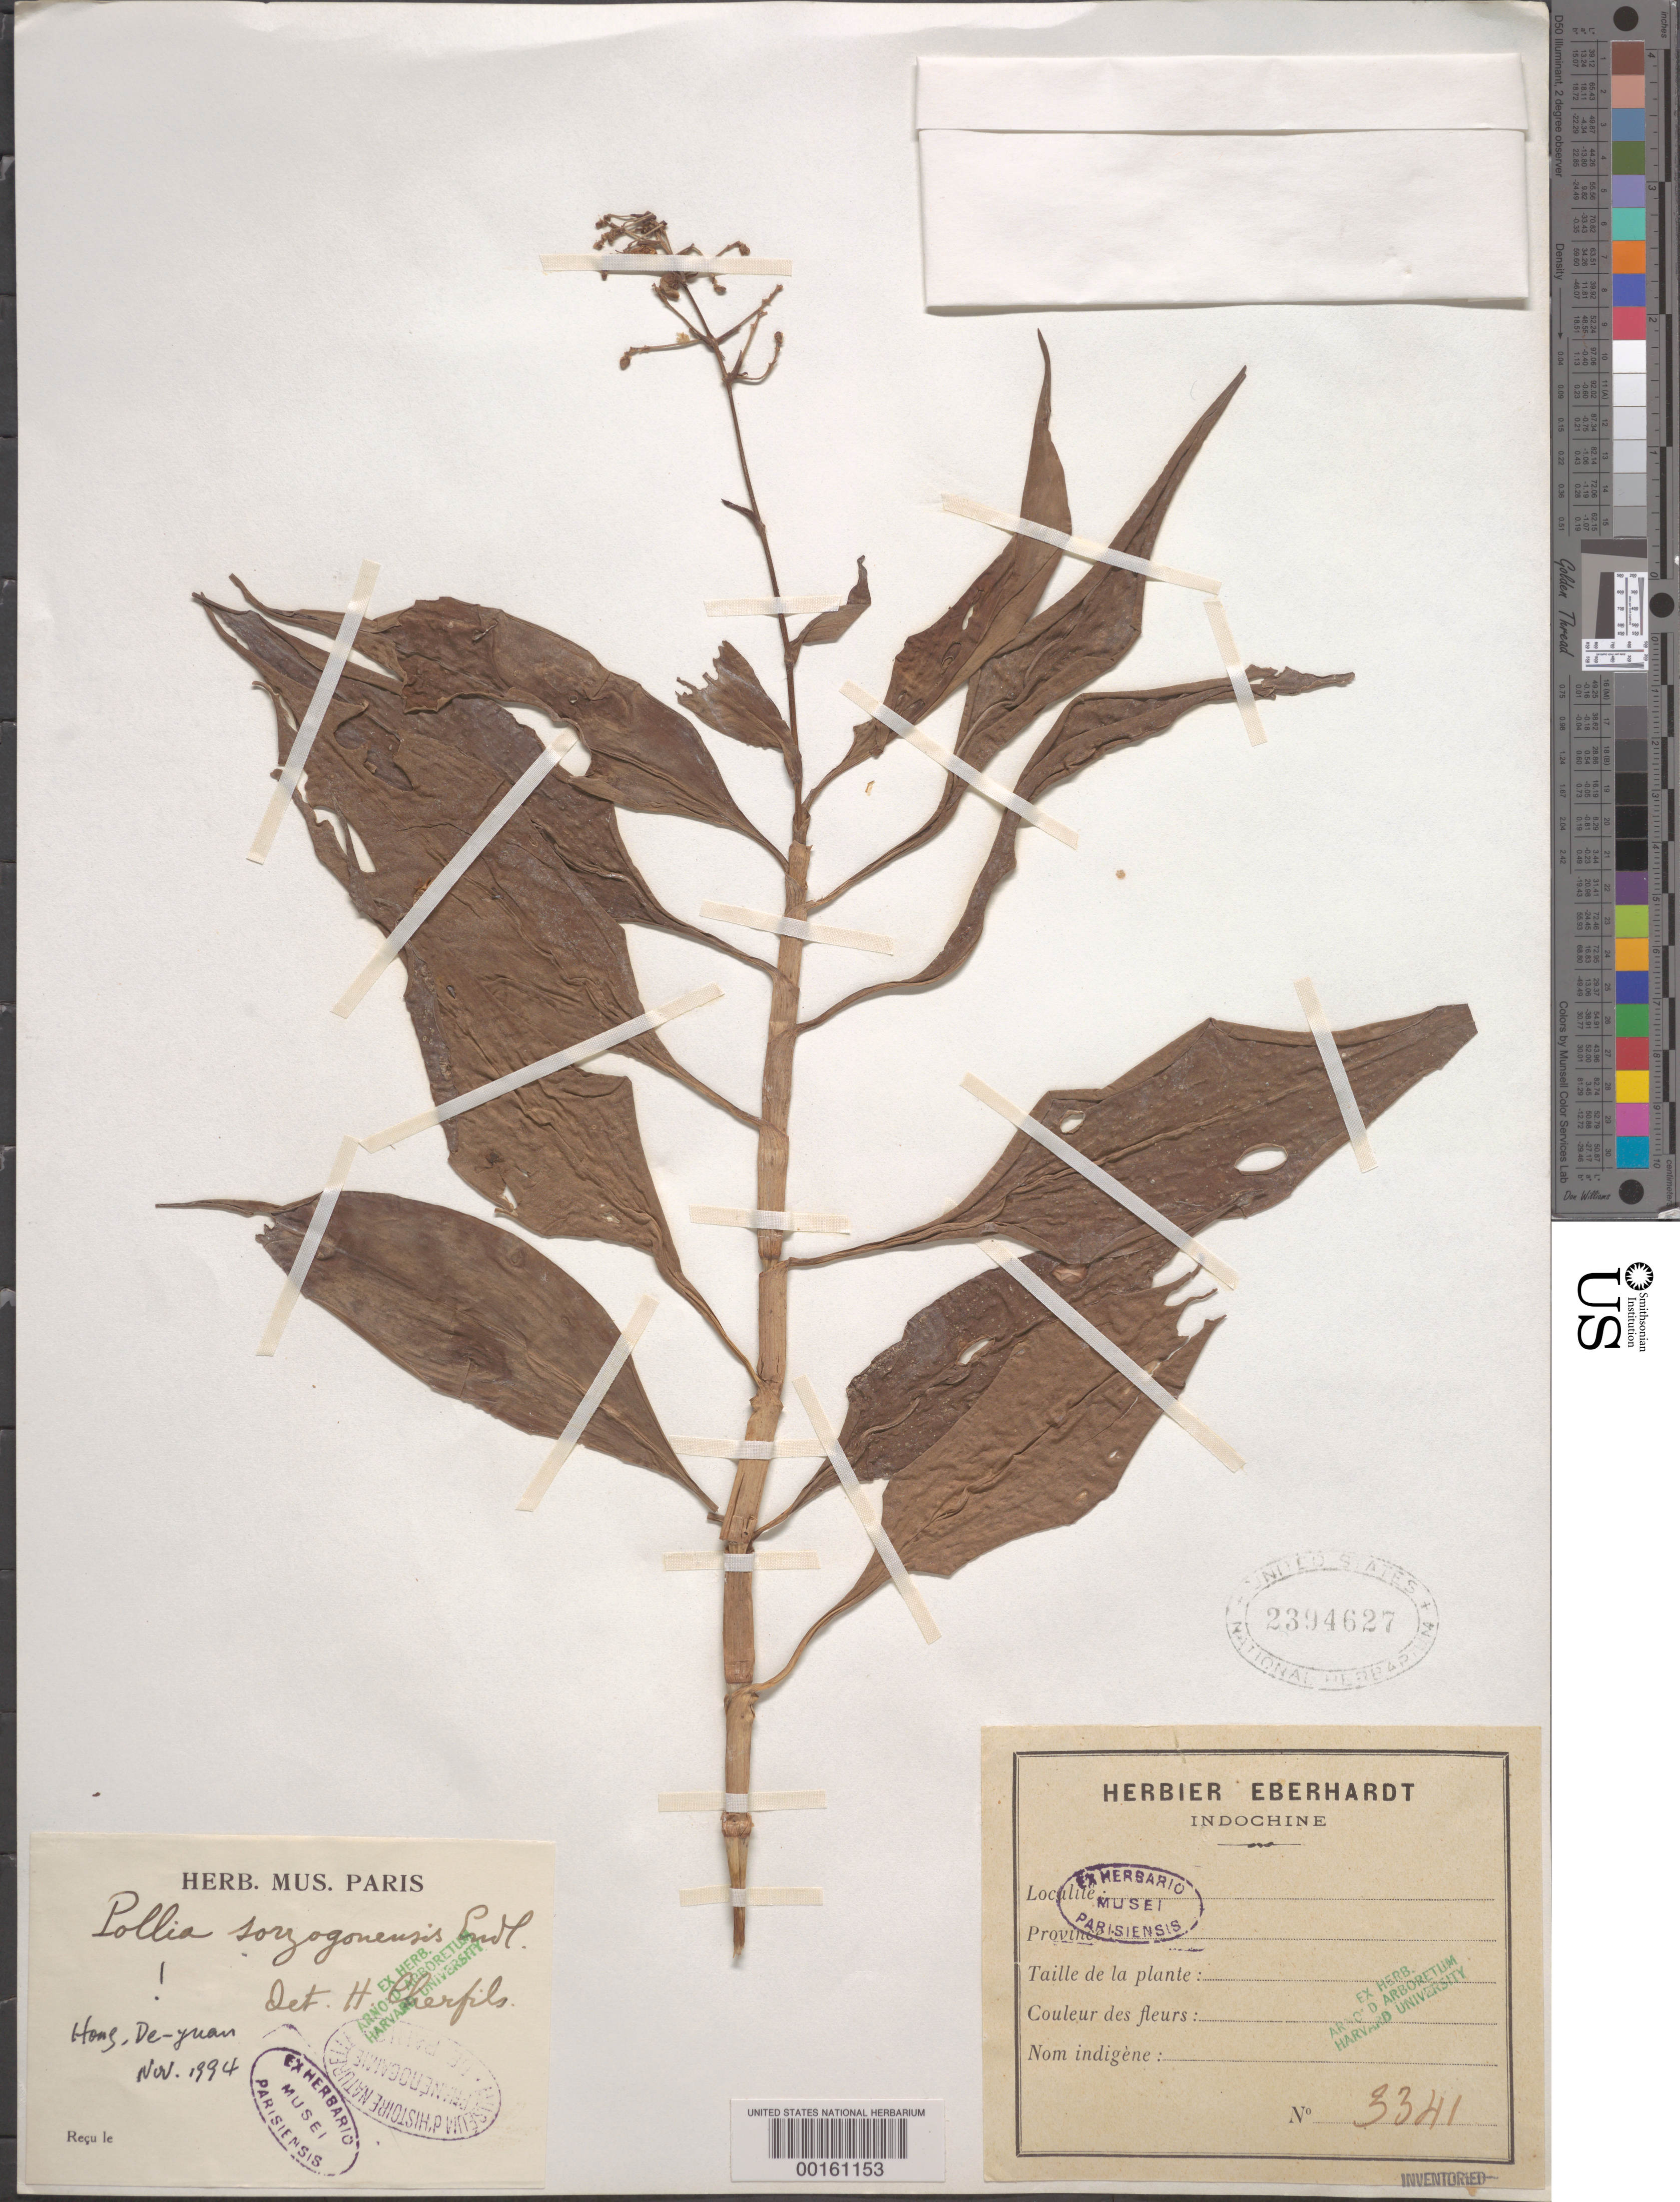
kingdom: Plantae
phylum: Tracheophyta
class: Liliopsida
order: Commelinales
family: Commelinaceae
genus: Pollia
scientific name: Pollia secundiflora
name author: (Blume) Bakh. f.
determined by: Faden, Robert B., (US), Smithsonian Institution - National Museum of Natural History (UNITED STATES)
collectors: ex herb. Eberhardt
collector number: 3341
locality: "indochina"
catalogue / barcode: US 2394627